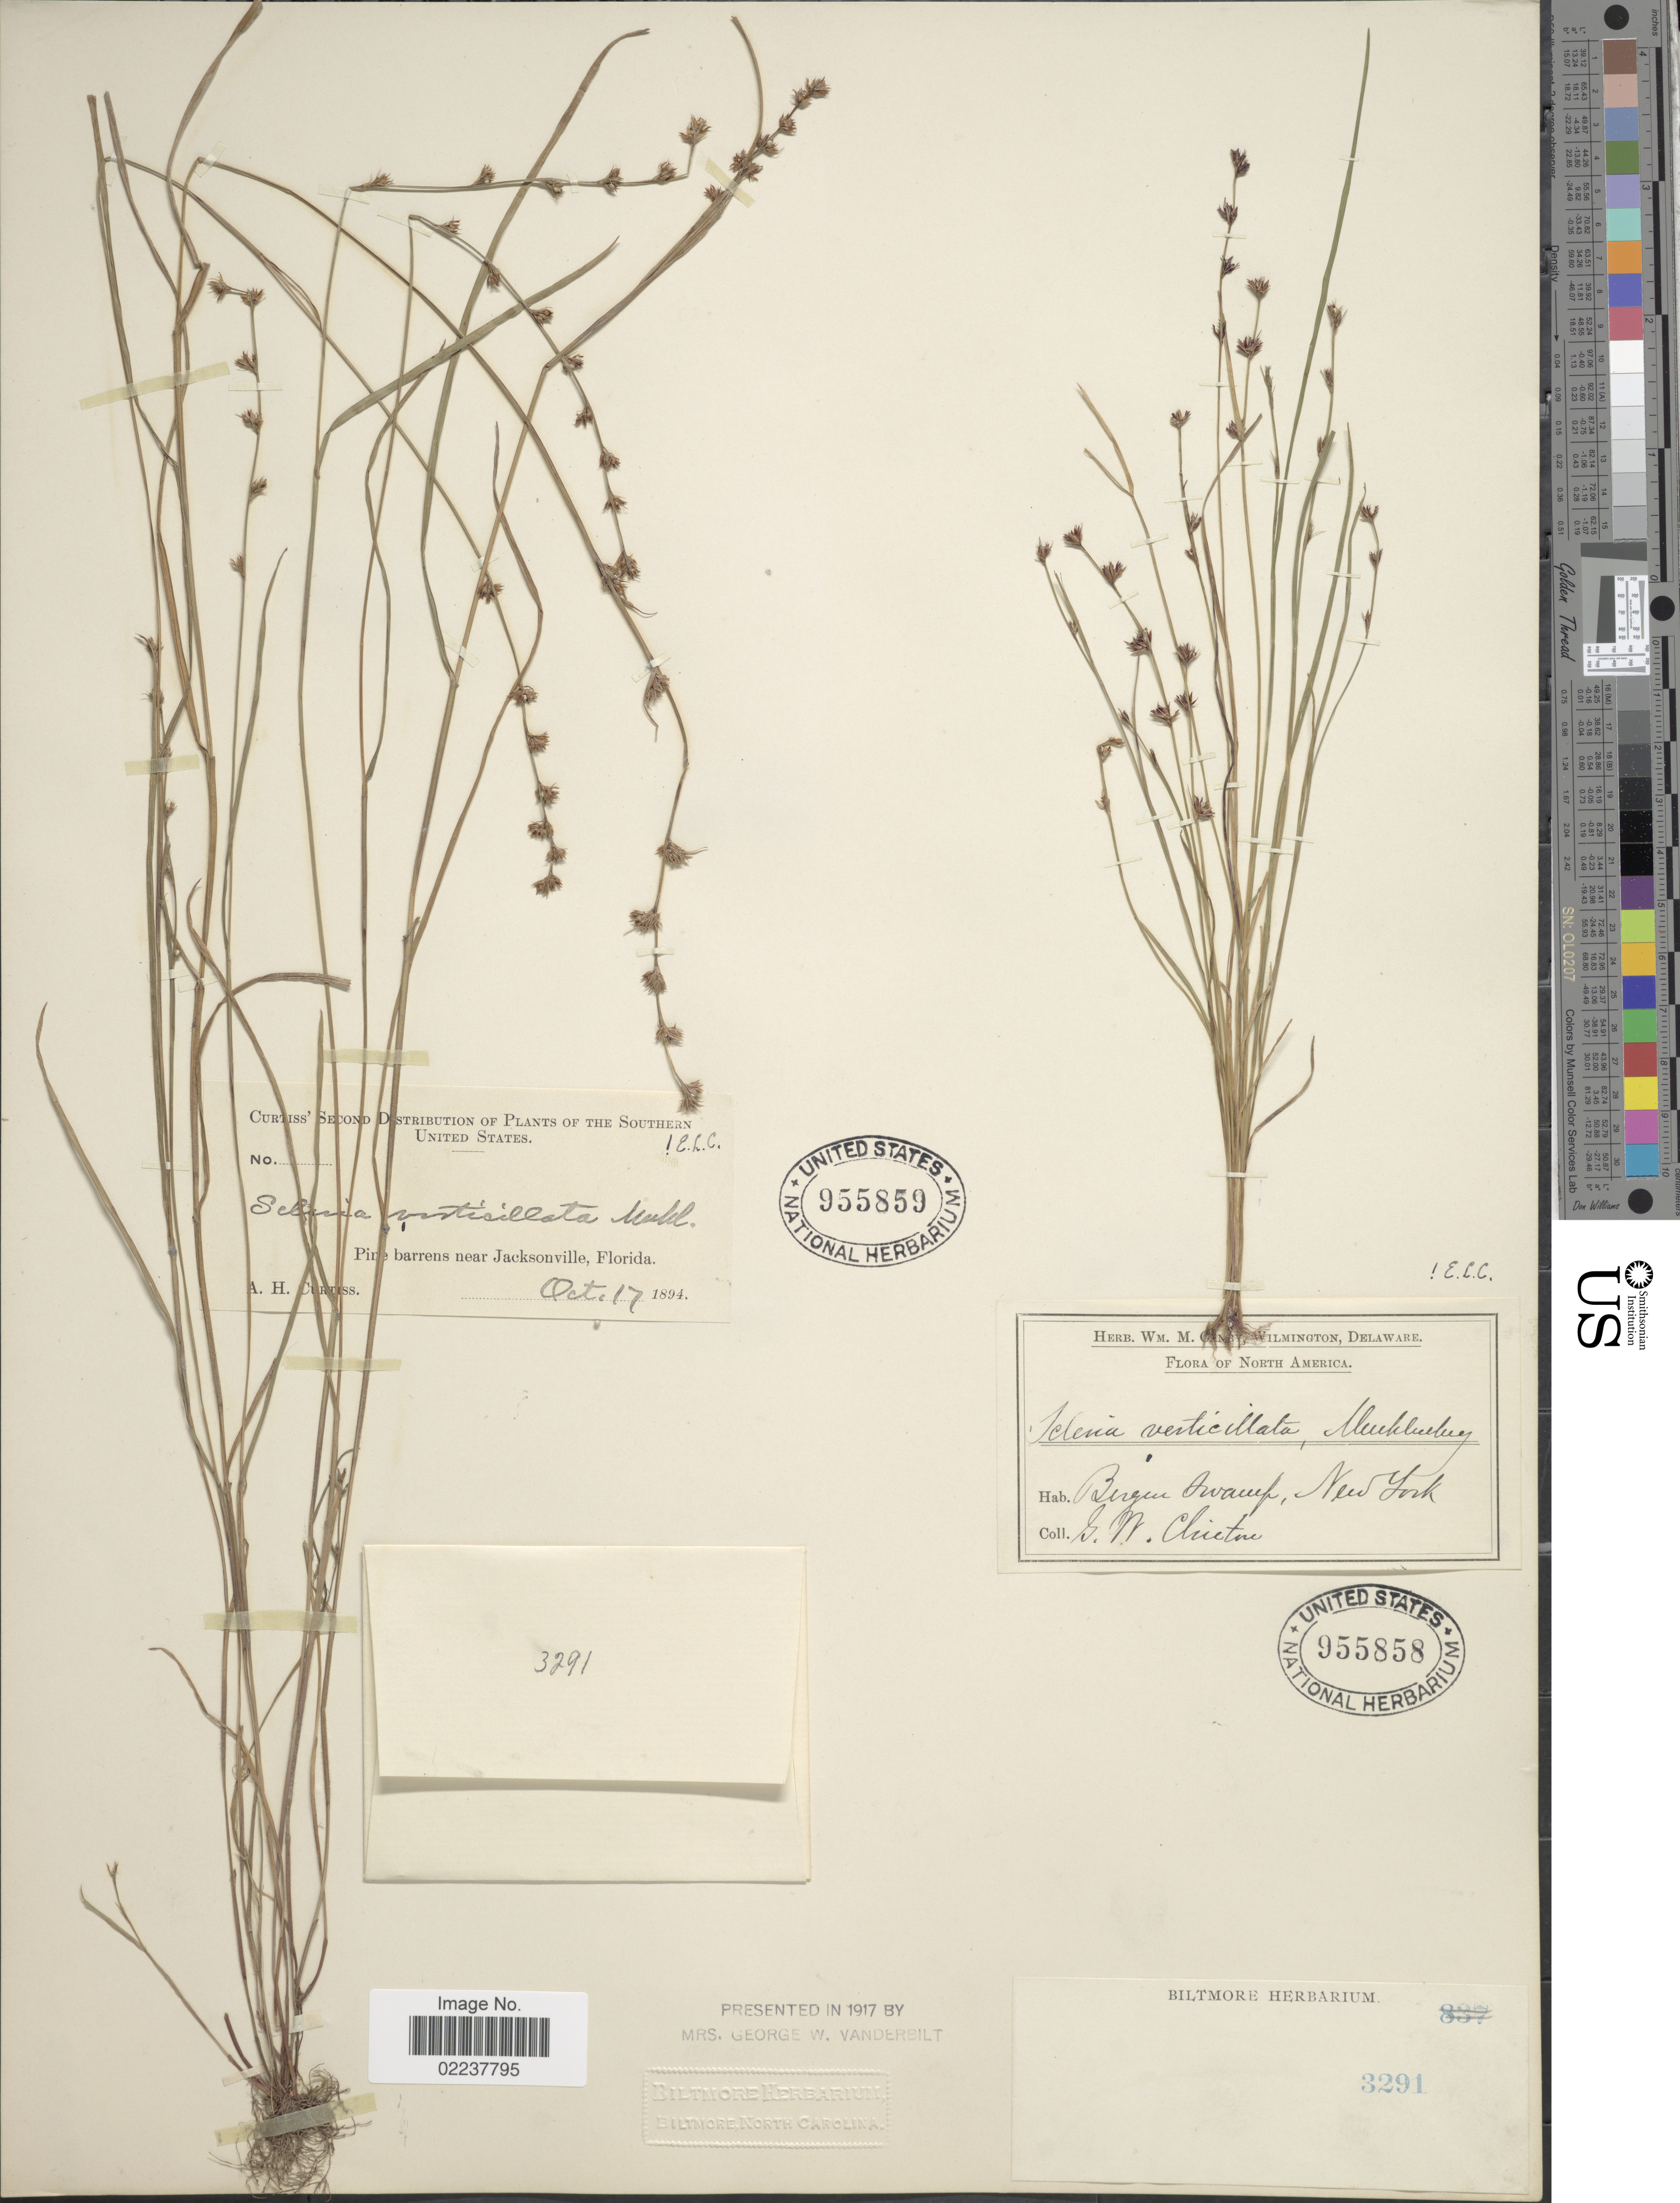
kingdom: Plantae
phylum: Tracheophyta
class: Liliopsida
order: Poales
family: Cyperaceae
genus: Scleria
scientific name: Scleria verticillata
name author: Muhl. ex Willd.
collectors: S. Chietne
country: United States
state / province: New York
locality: Bergen Swamp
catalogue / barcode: US 955858